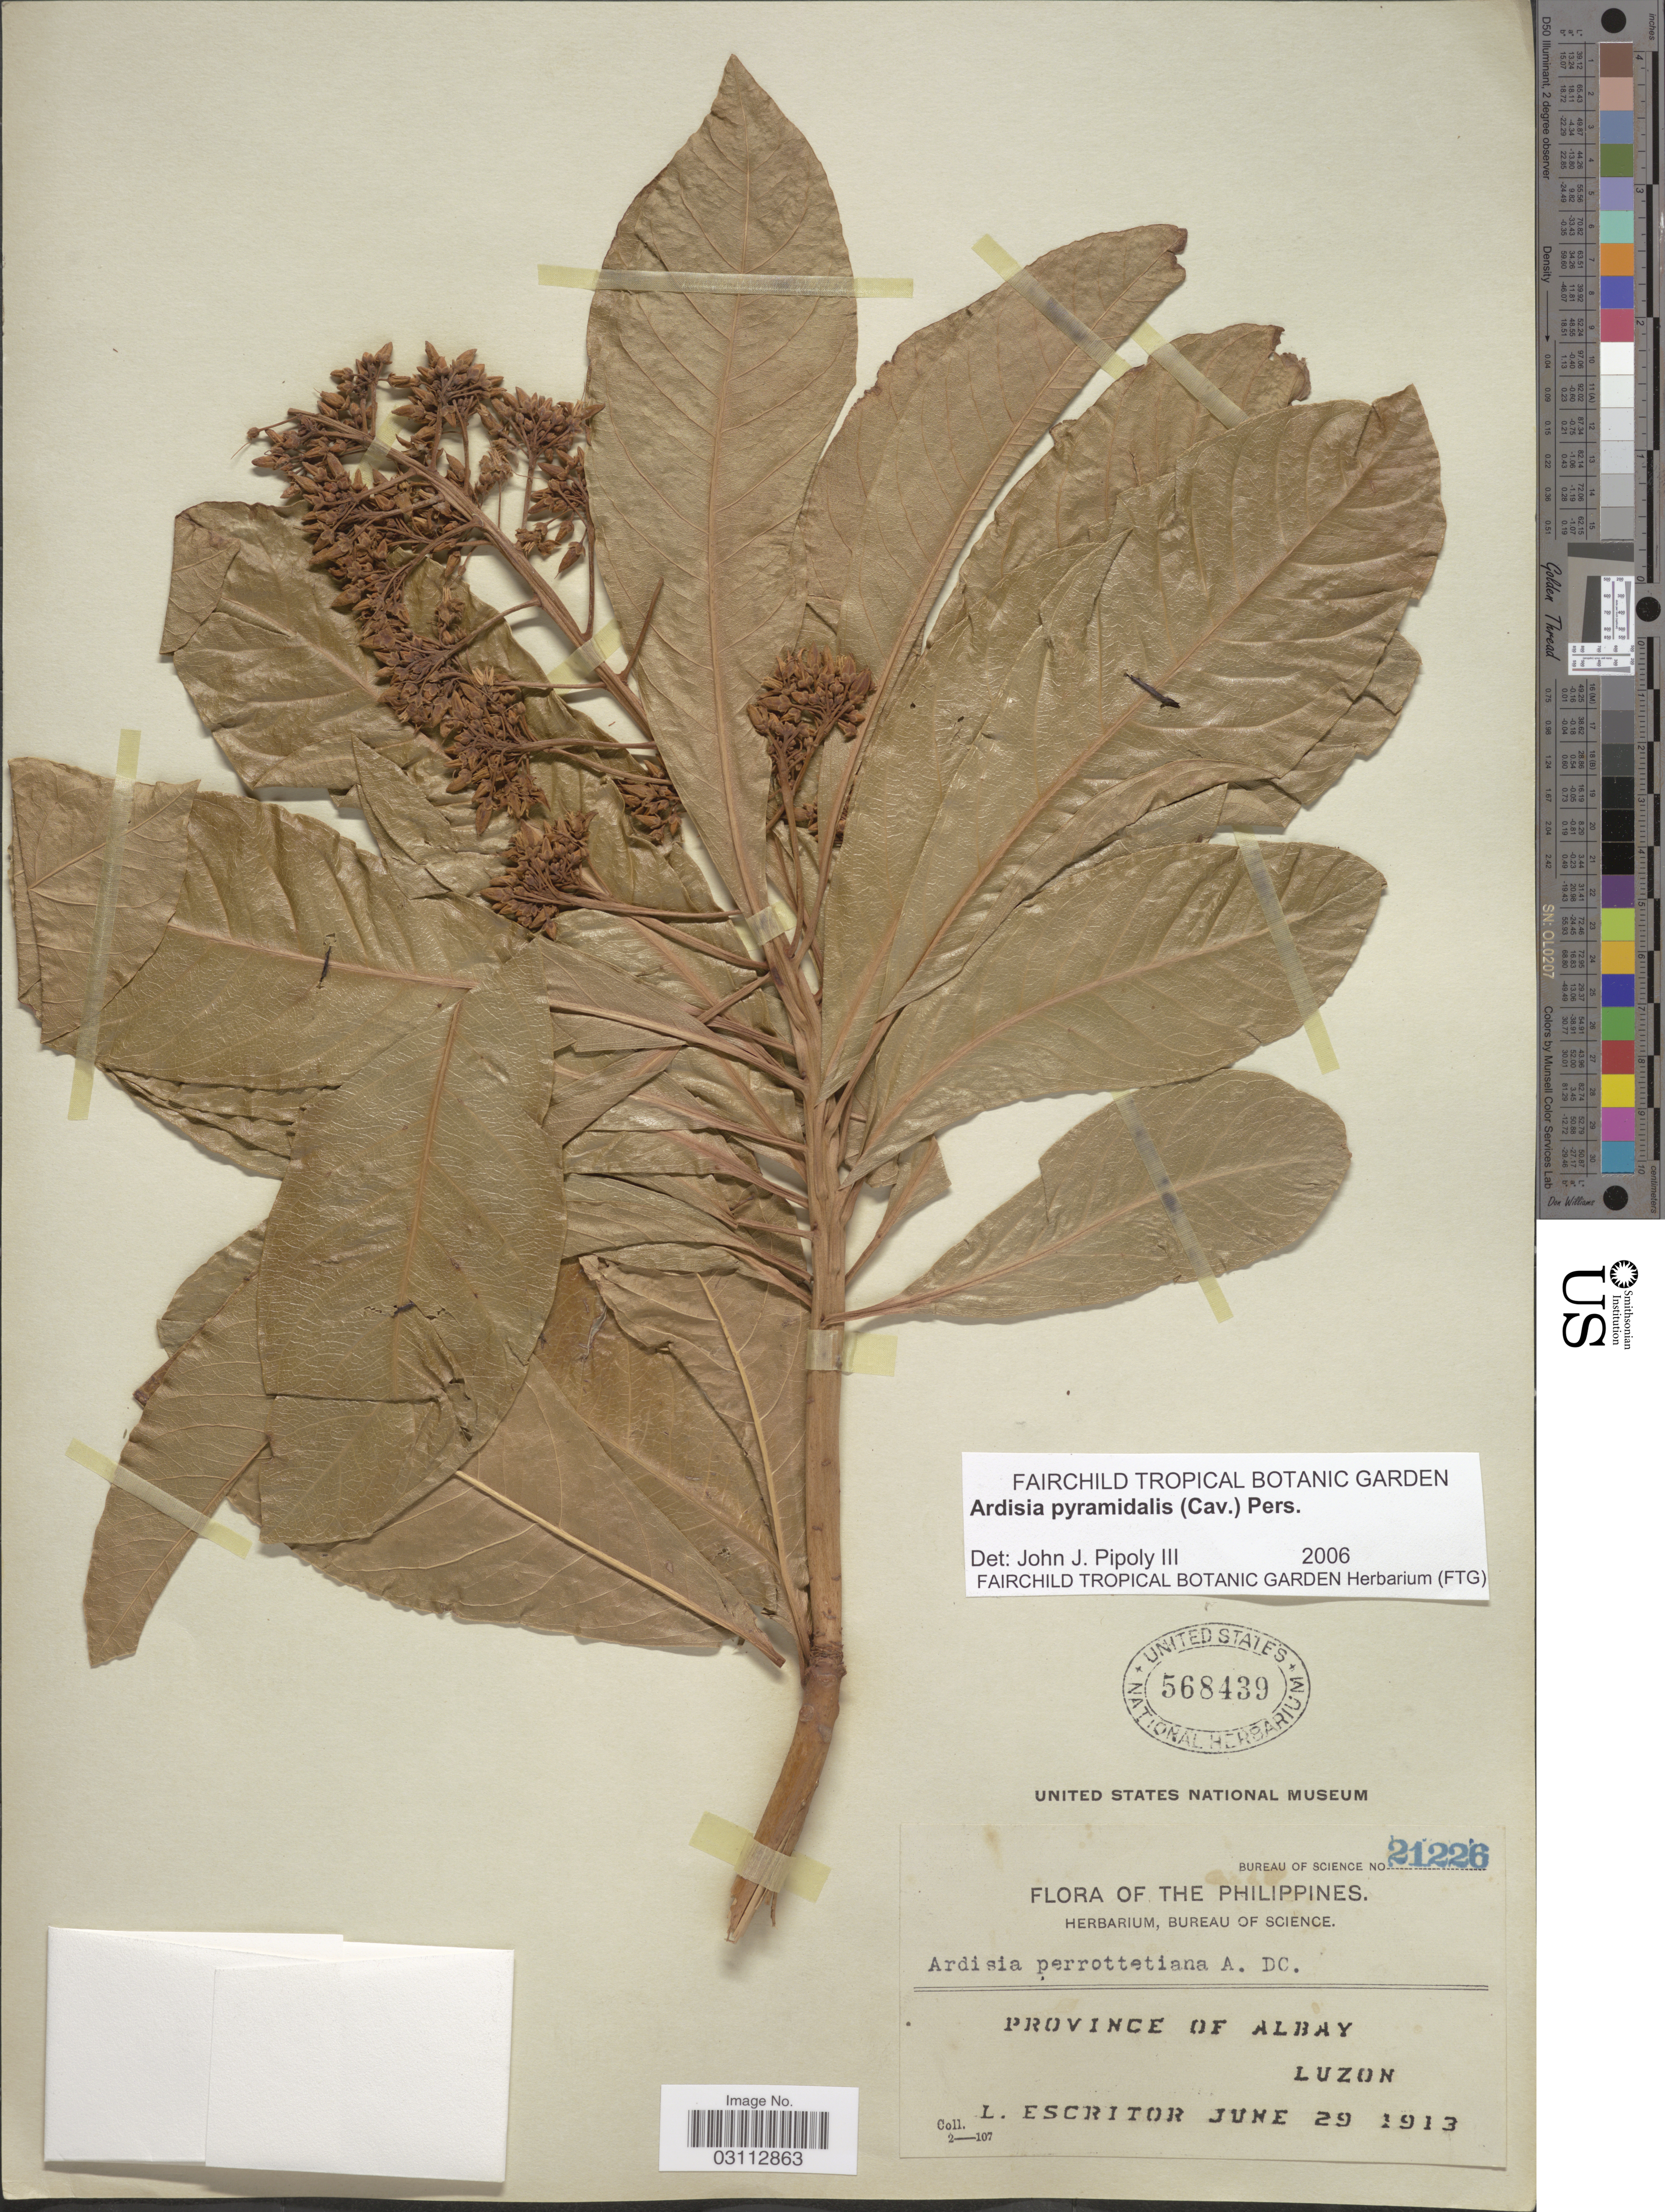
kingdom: Plantae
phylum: Tracheophyta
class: Magnoliopsida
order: Ericales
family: Primulaceae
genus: Ardisia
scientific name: Ardisia pyramidalis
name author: (Cav.) Pers.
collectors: L. Escritor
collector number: Bureau of Science 21226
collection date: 1913-06-29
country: Philippines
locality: Province of Albay. Luzon.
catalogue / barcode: US 568439